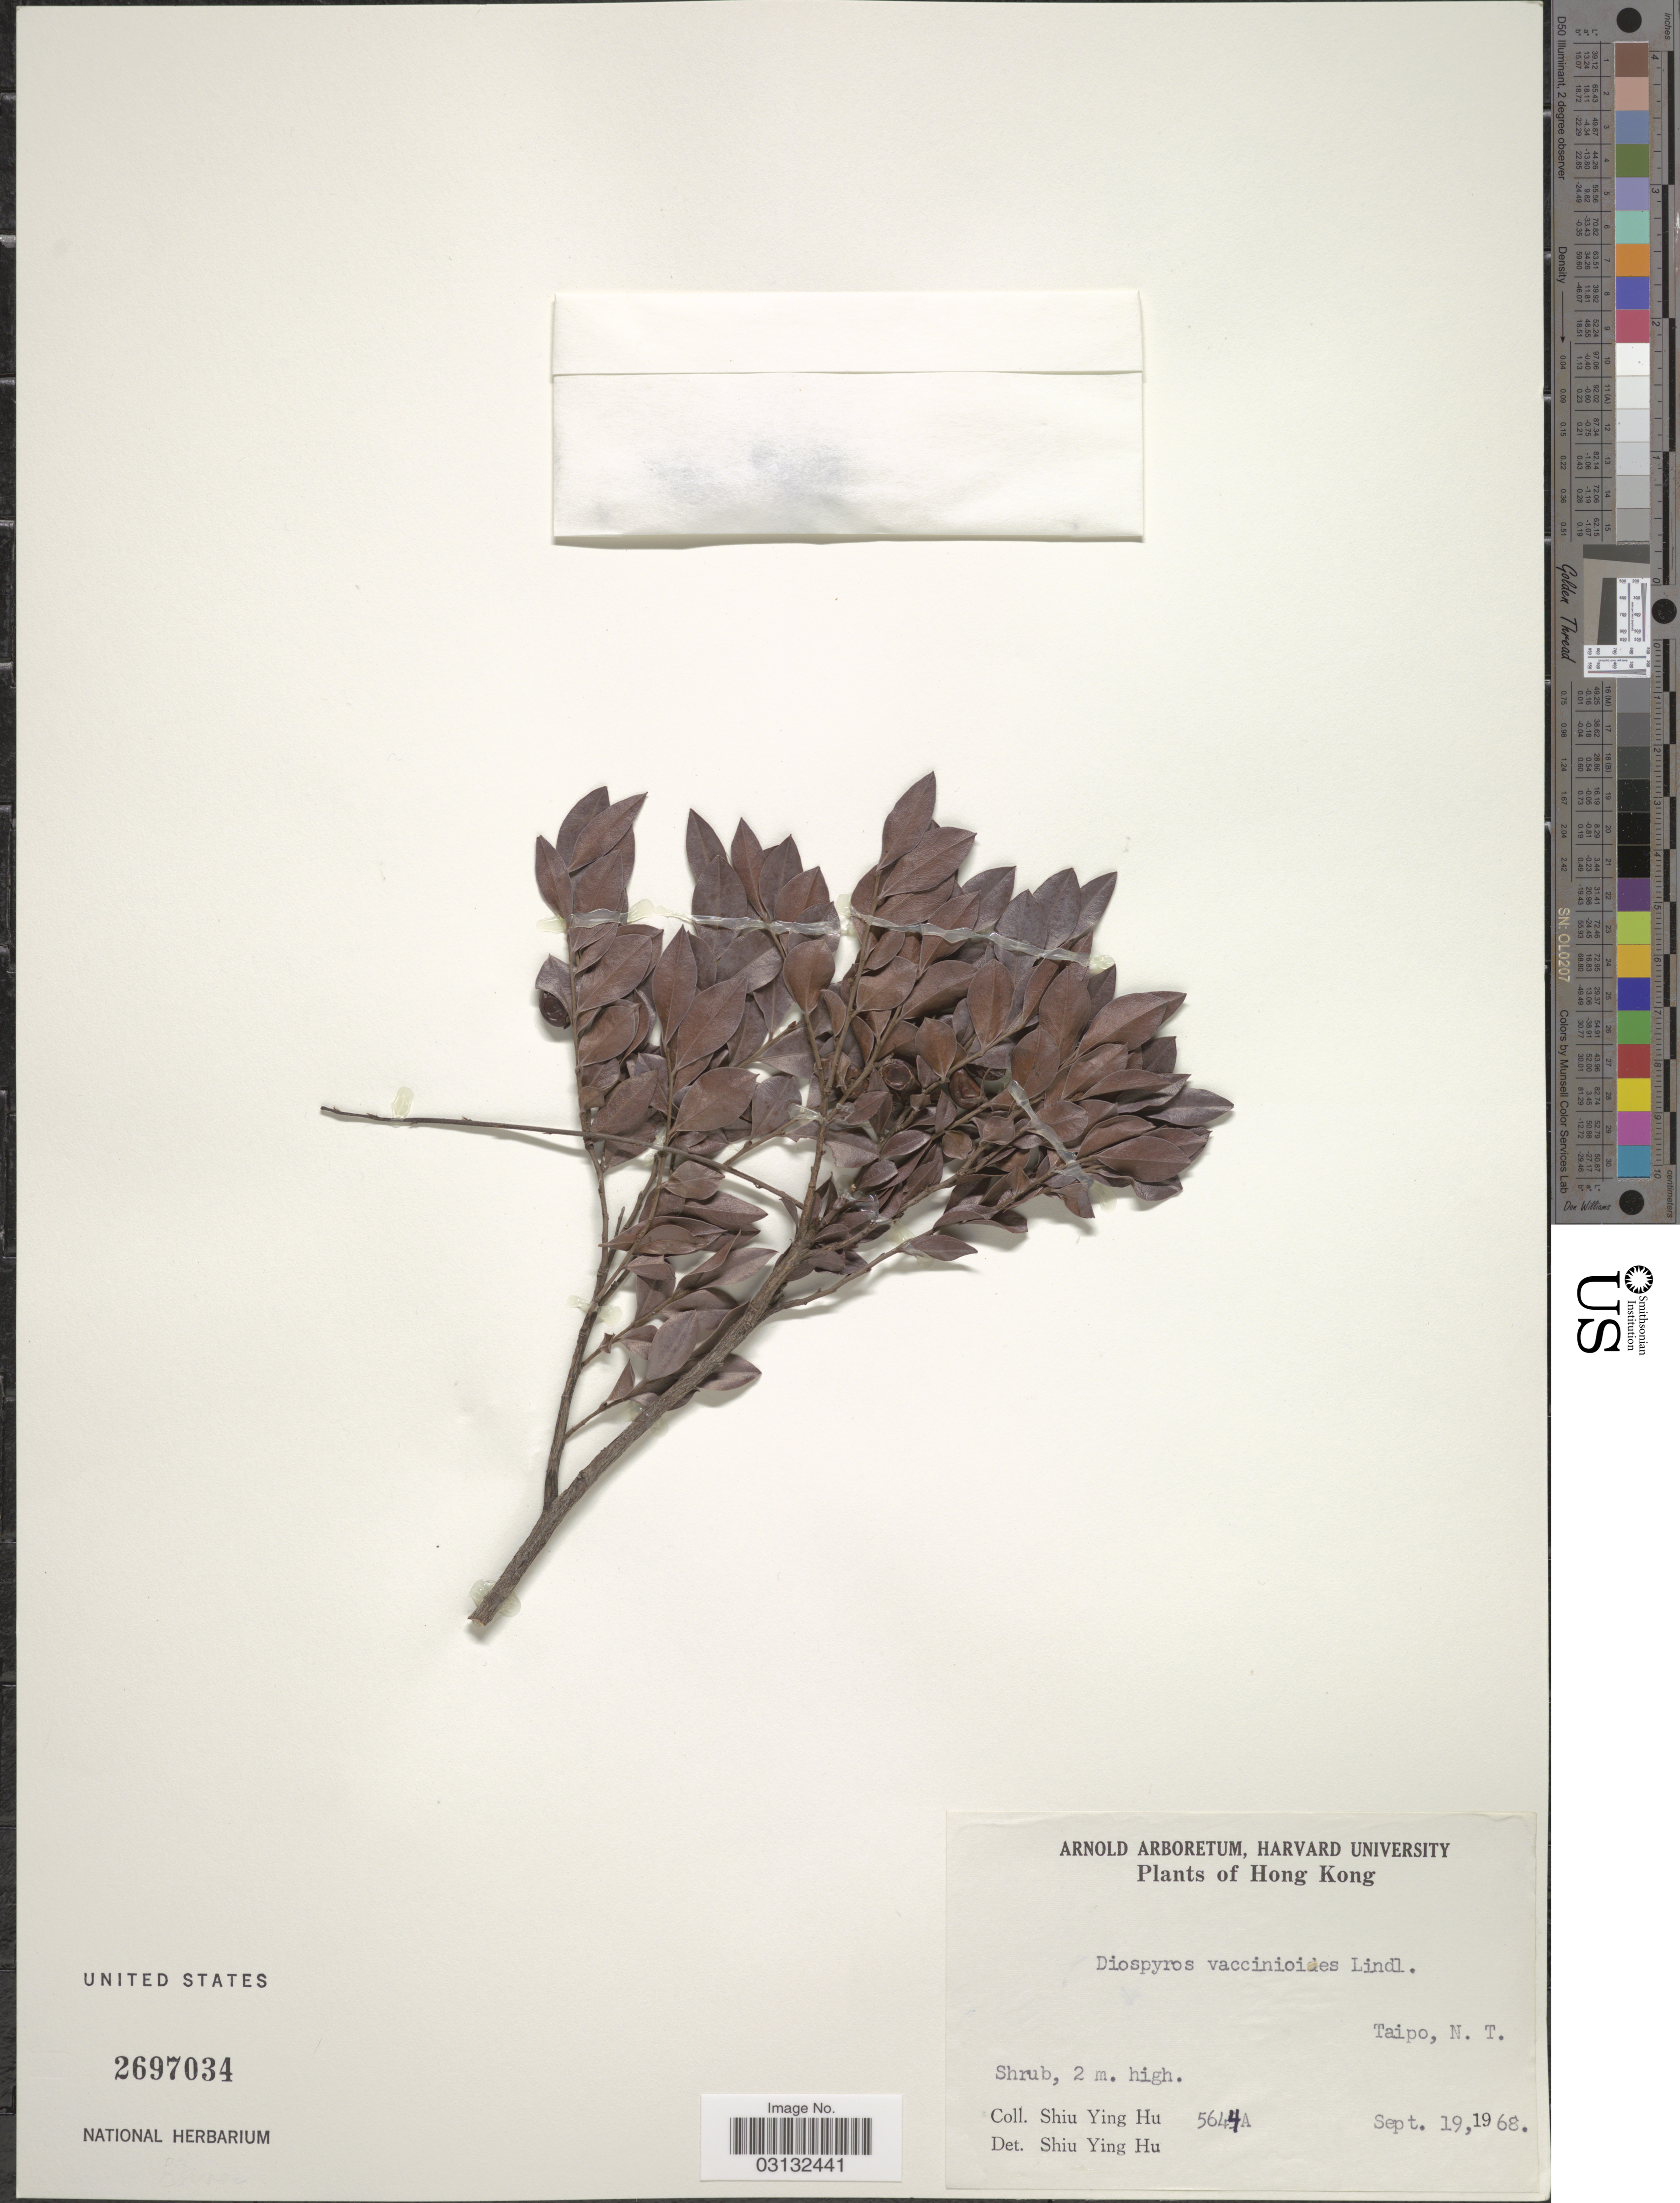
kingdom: Plantae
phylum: Tracheophyta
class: Magnoliopsida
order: Ericales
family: Ebenaceae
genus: Diospyros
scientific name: Diospyros vaccinioides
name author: Lindl.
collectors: S. Y. Hu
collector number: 5644A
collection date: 1968-09-19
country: China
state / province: Hong Kong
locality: Taipo, N. T.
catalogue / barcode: US 2697034